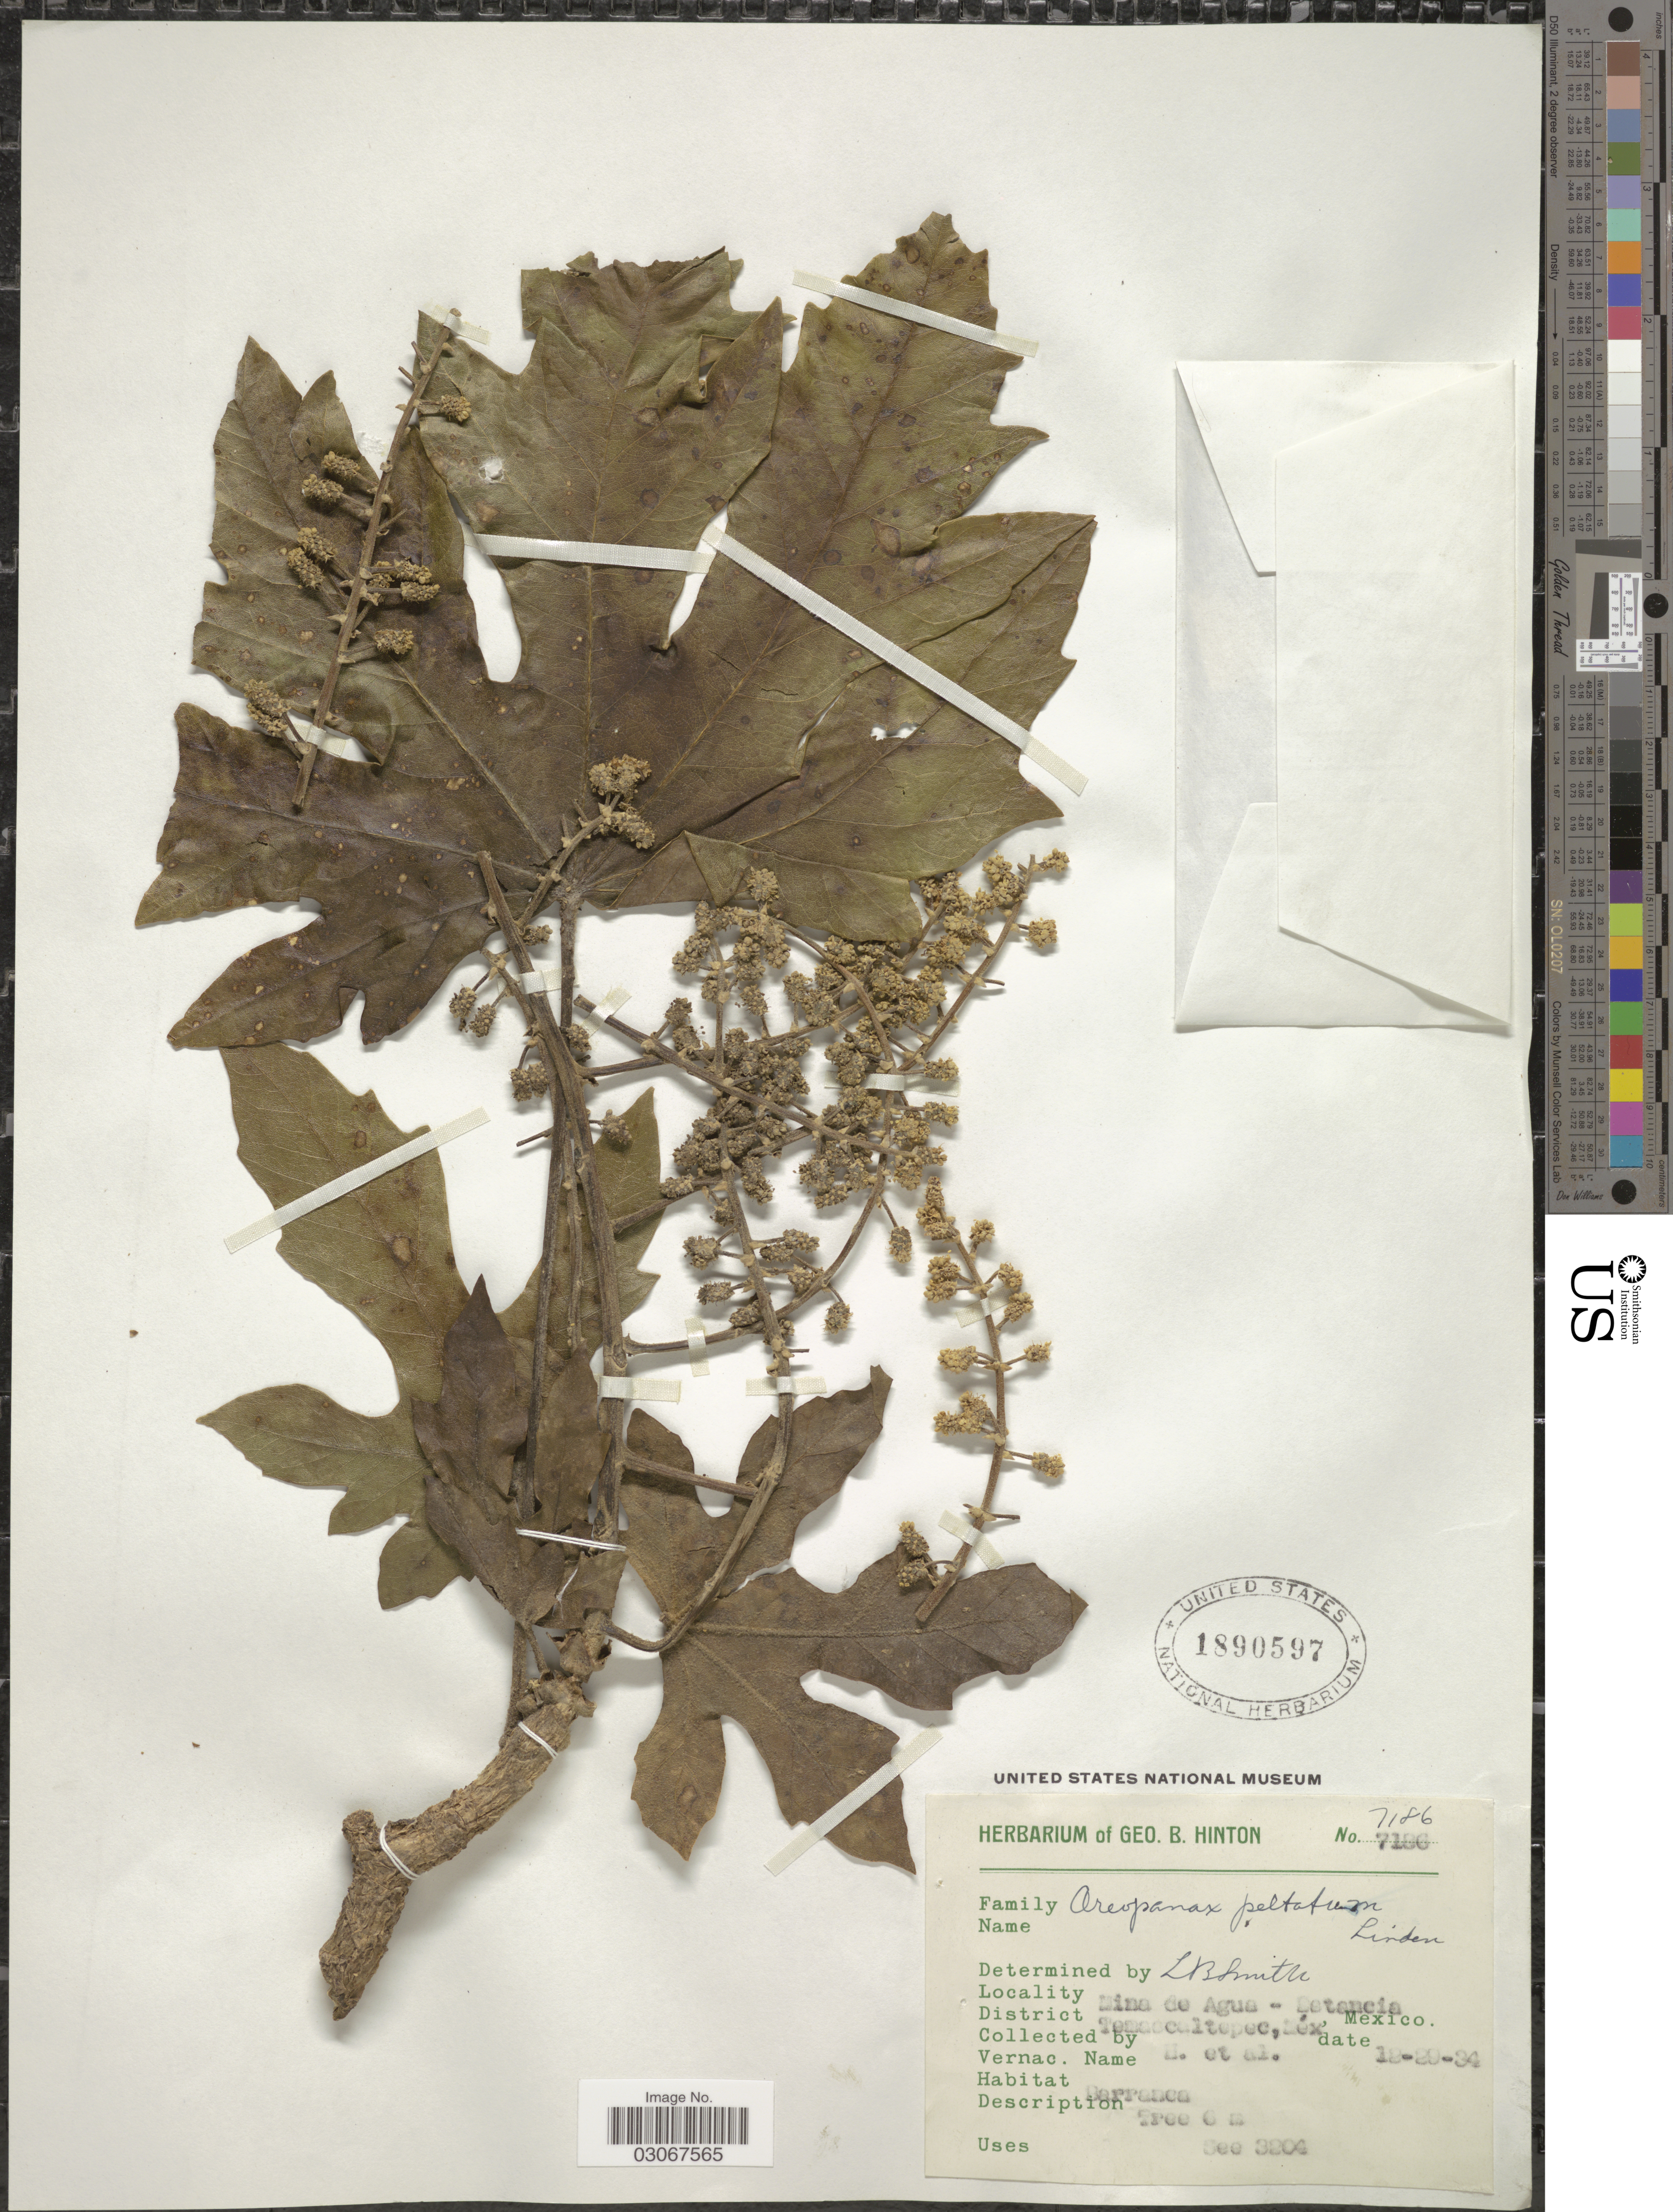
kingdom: Plantae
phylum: Tracheophyta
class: Magnoliopsida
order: Apiales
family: Araliaceae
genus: Oreopanax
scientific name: Oreopanax peltatus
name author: Linden ex Regel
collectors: G. B. Hinton & et al.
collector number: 71186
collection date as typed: Transcribed d/m/y: 29/12/34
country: Mexico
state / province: México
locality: Mina de Agua - Estancia, District Temascaltepec.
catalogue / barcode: US 1890597